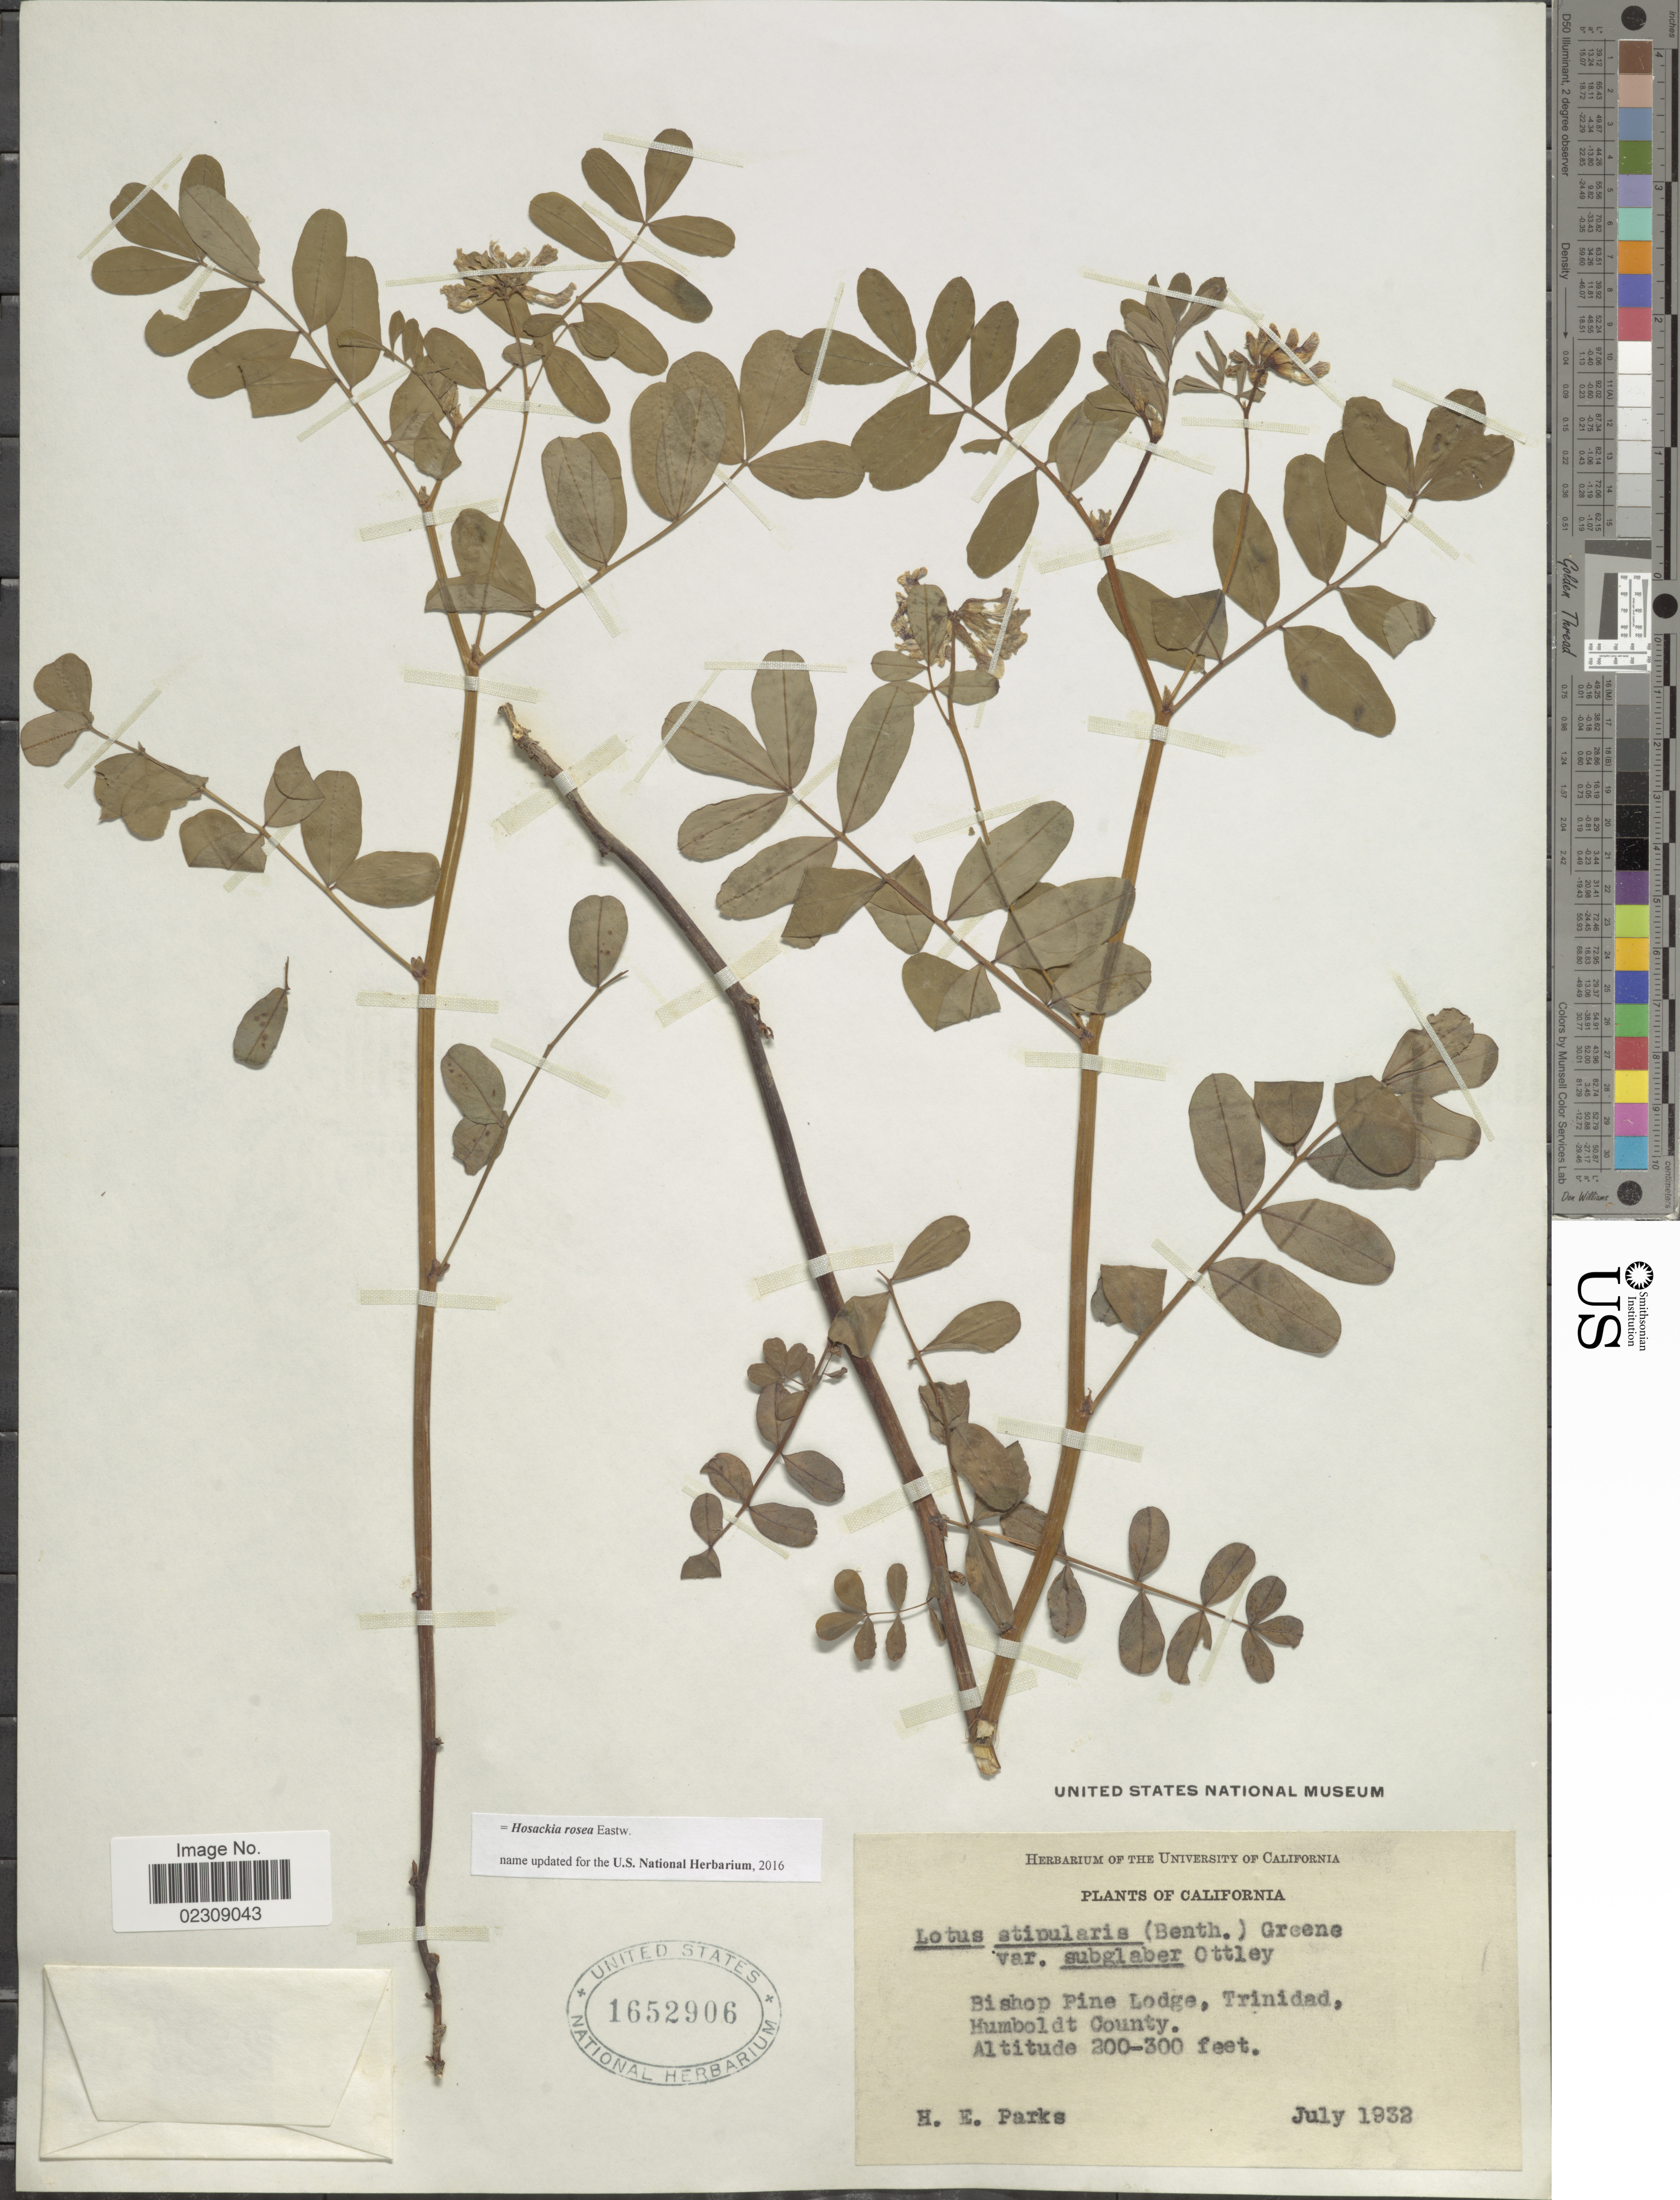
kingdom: Plantae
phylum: Tracheophyta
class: Magnoliopsida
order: Fabales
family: Fabaceae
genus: Hosackia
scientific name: Hosackia rosea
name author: Eastw.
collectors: H. E. Parks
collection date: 1932-07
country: United States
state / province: California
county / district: Humboldt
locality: Bishop Pine Lodge, Trinidad, Humboldt County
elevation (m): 61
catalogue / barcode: US 1652906